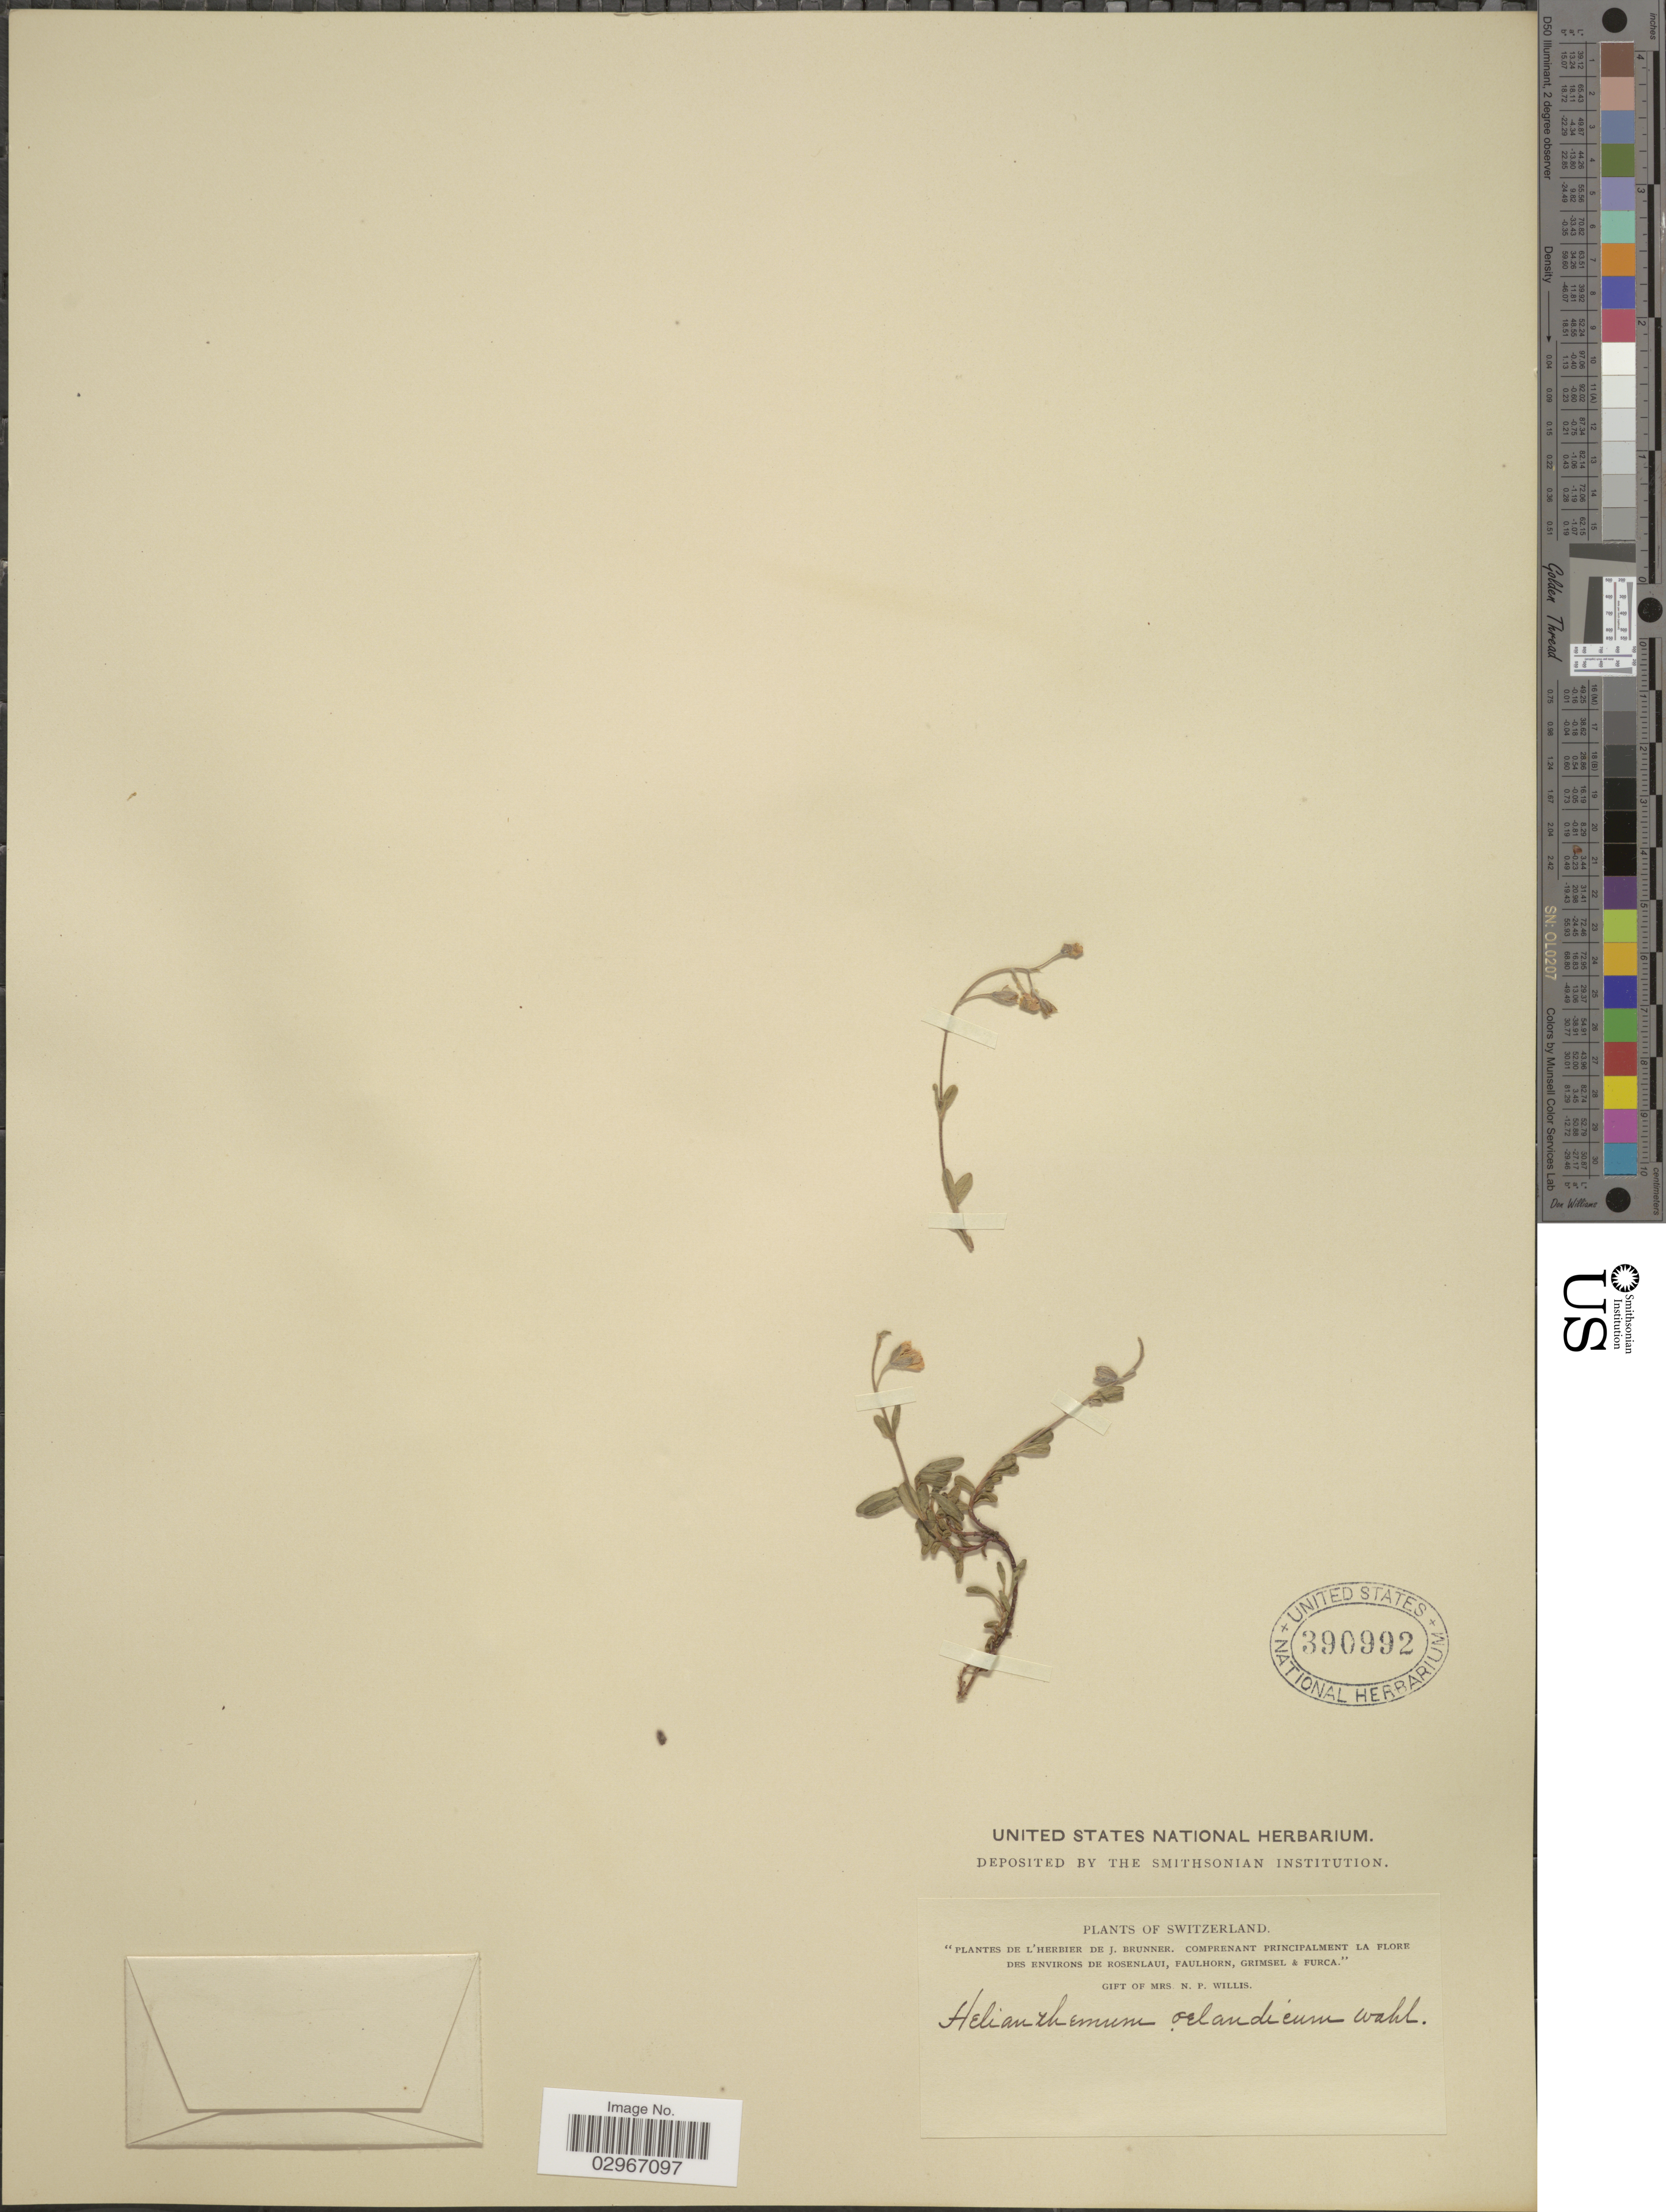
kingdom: Plantae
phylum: Tracheophyta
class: Magnoliopsida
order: Malvales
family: Cistaceae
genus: Helianthemum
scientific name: Helianthemum oelandicum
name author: (L.) DC.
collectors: ex herb. J. Brunner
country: Switzerland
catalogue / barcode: US 390992